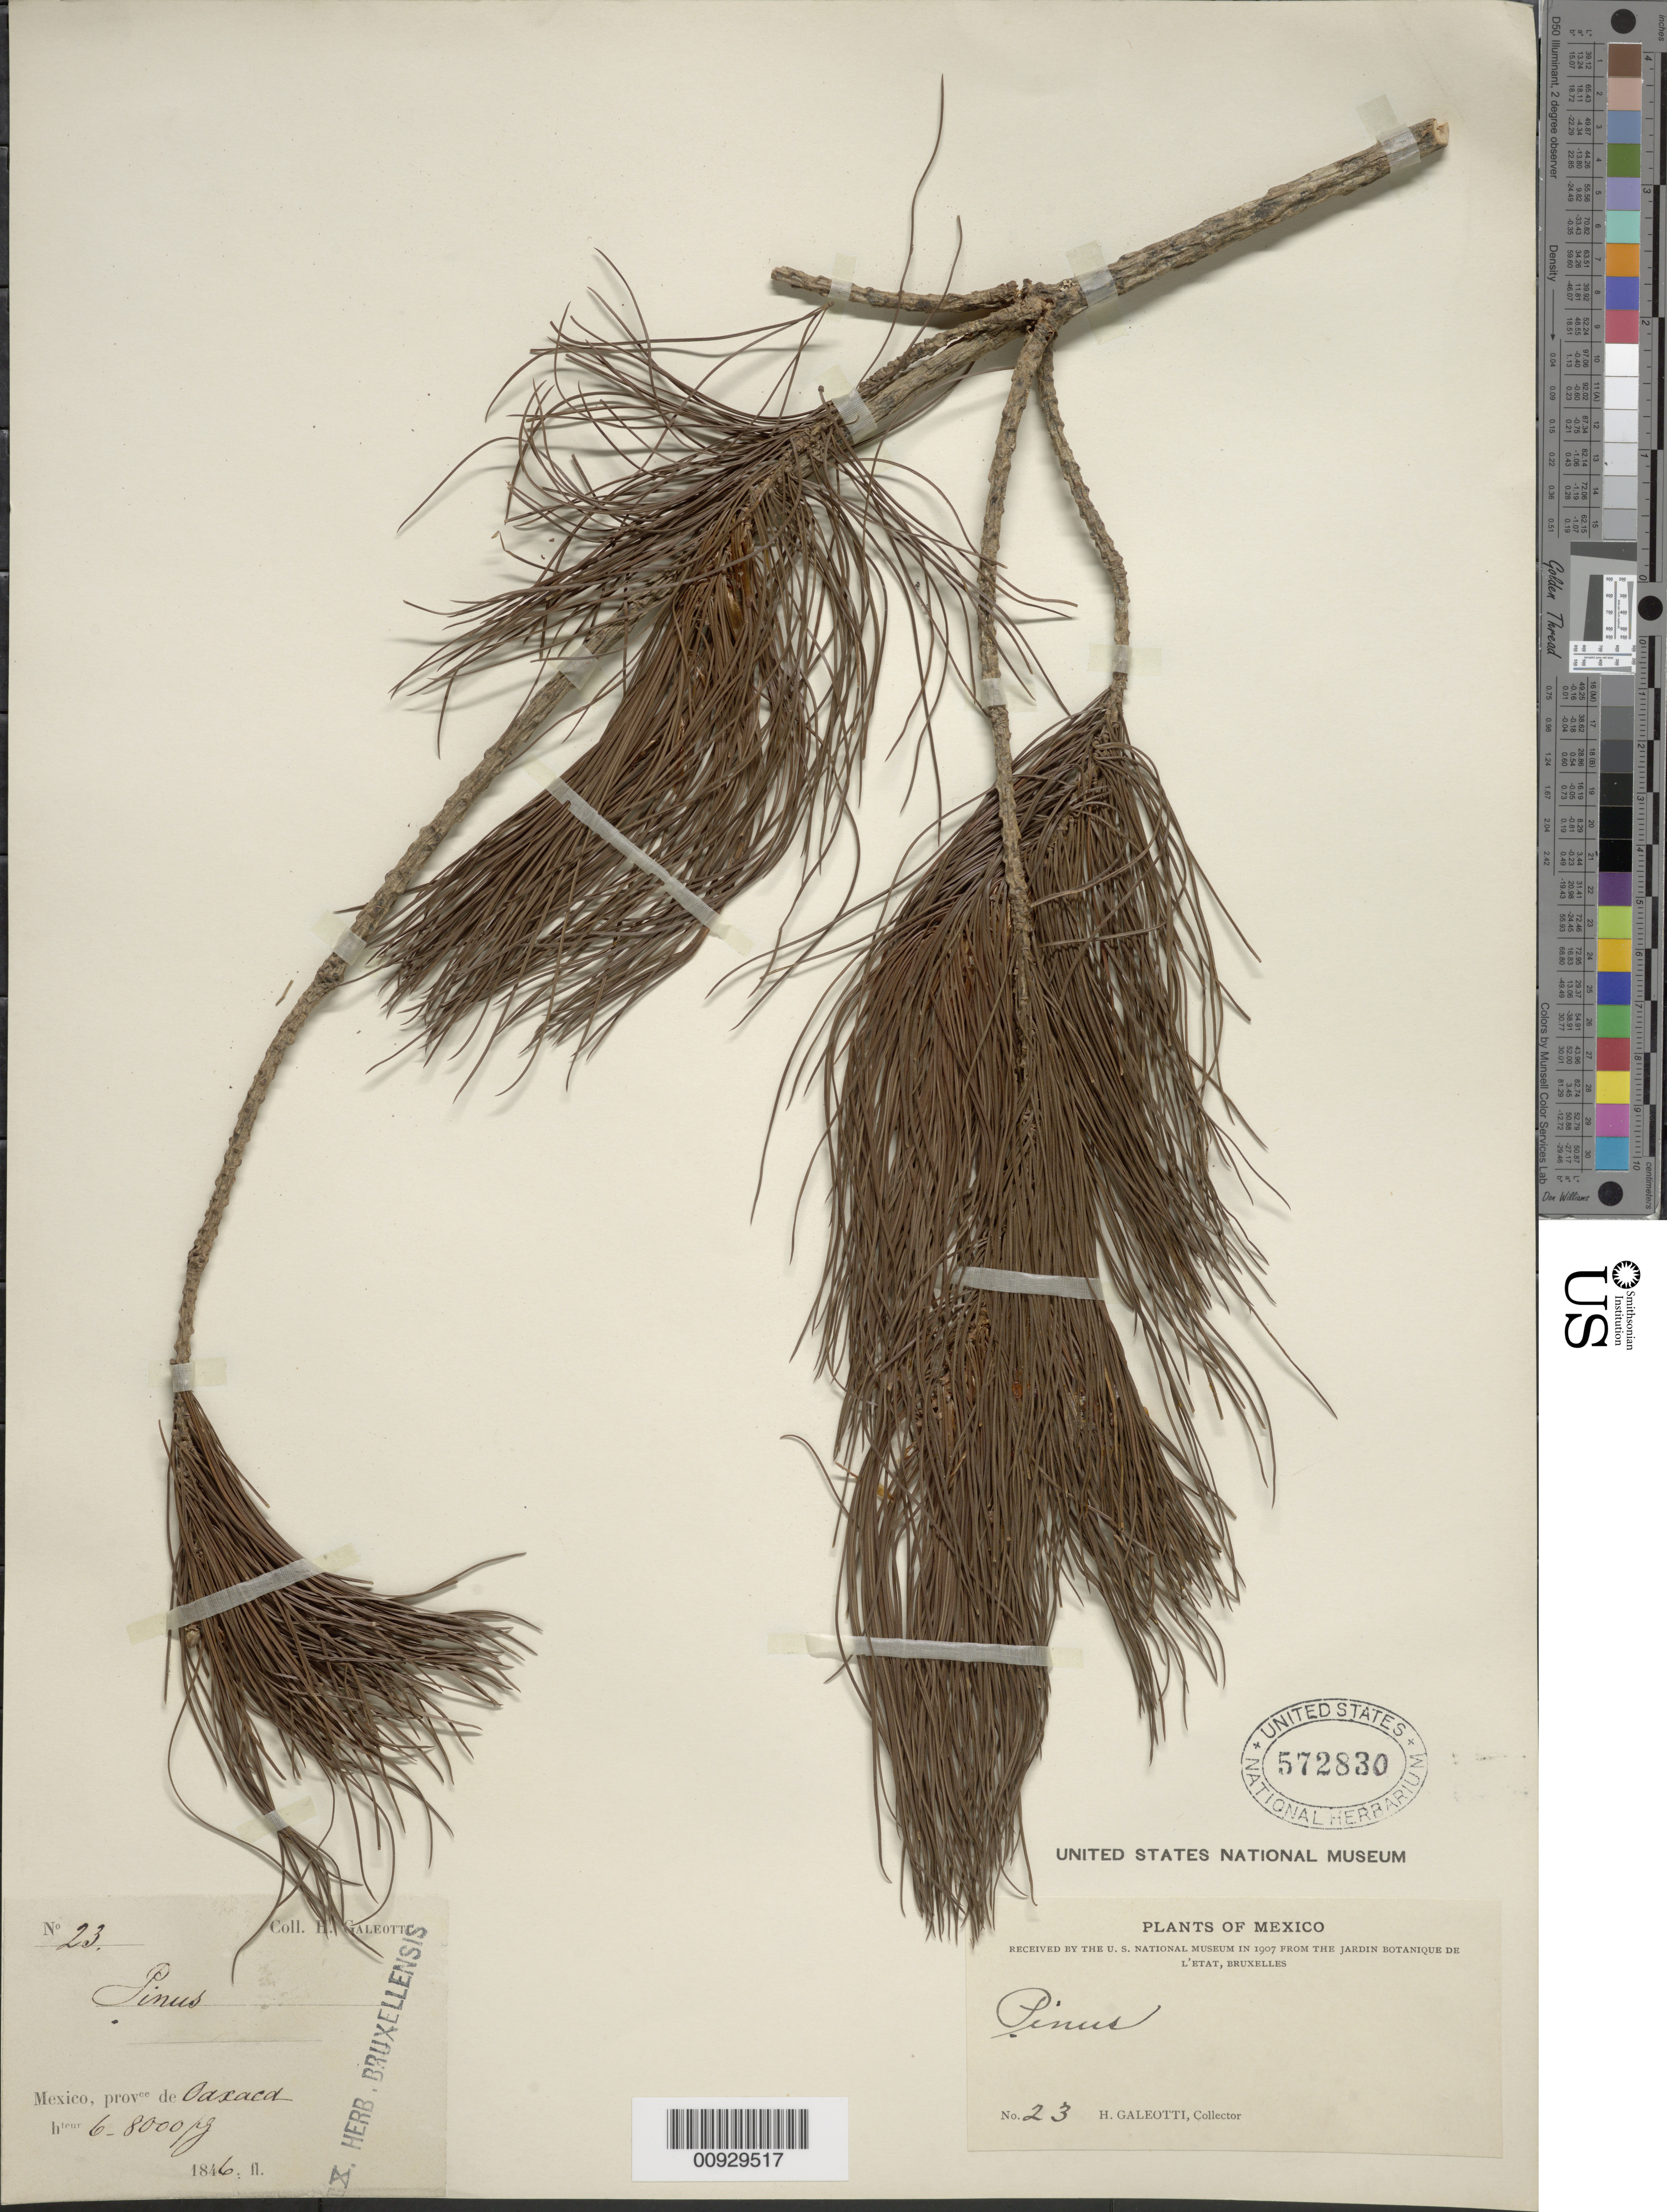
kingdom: Plantae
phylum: Tracheophyta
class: Pinopsida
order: Pinales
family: Pinaceae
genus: Pinus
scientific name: Pinus sp.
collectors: H. G. Galeotti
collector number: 23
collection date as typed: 1846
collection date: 1846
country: Mexico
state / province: Oaxaca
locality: Provce. de Oaxaca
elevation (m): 1829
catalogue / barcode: US 572830